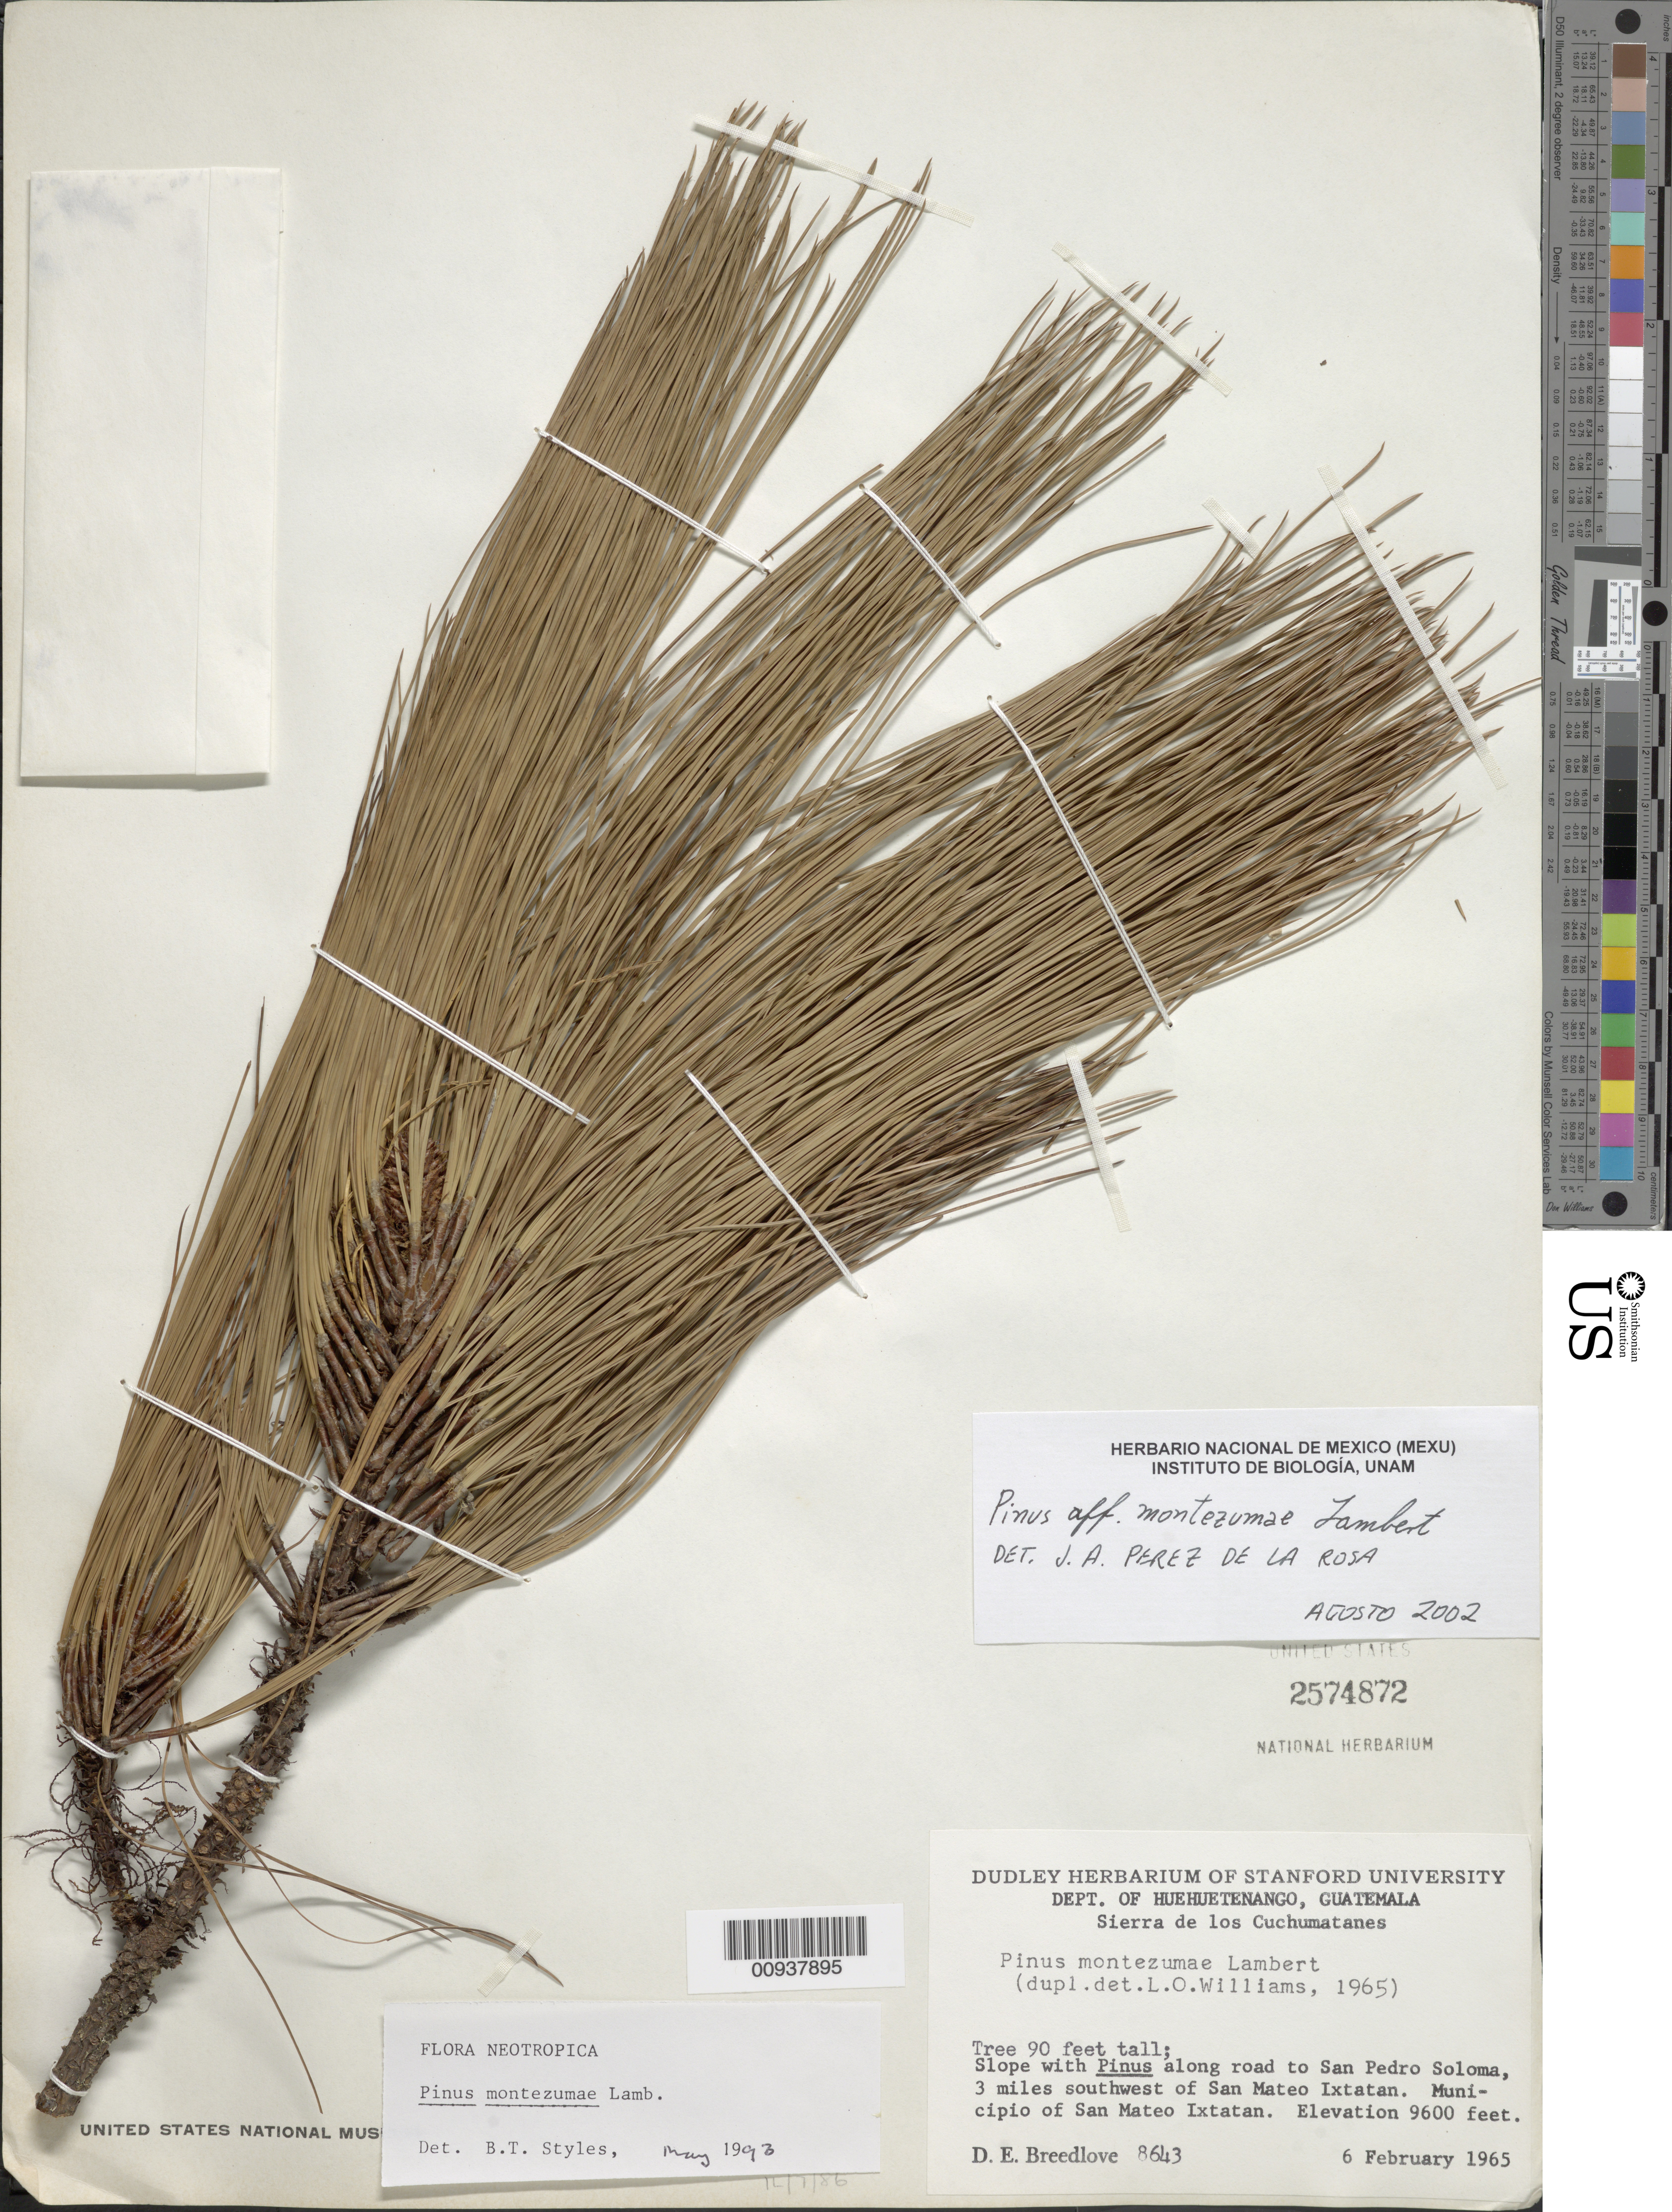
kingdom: Plantae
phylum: Tracheophyta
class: Pinopsida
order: Pinales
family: Pinaceae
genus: Pinus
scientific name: Pinus montezumae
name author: Lamb.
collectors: D. E. Breedlove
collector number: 8643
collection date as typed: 06 Feb 1965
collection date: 1965-02-06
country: Guatemala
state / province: Huehuetenango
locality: Along road to San Pedro Soloma, 3 miles southwest of San Mateo Ixtatan. Municipio of San Mateo Ixtatan. Sierra de los Cuchumatanes.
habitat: Slope with Pinus along road.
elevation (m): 2926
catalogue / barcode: US 2574872